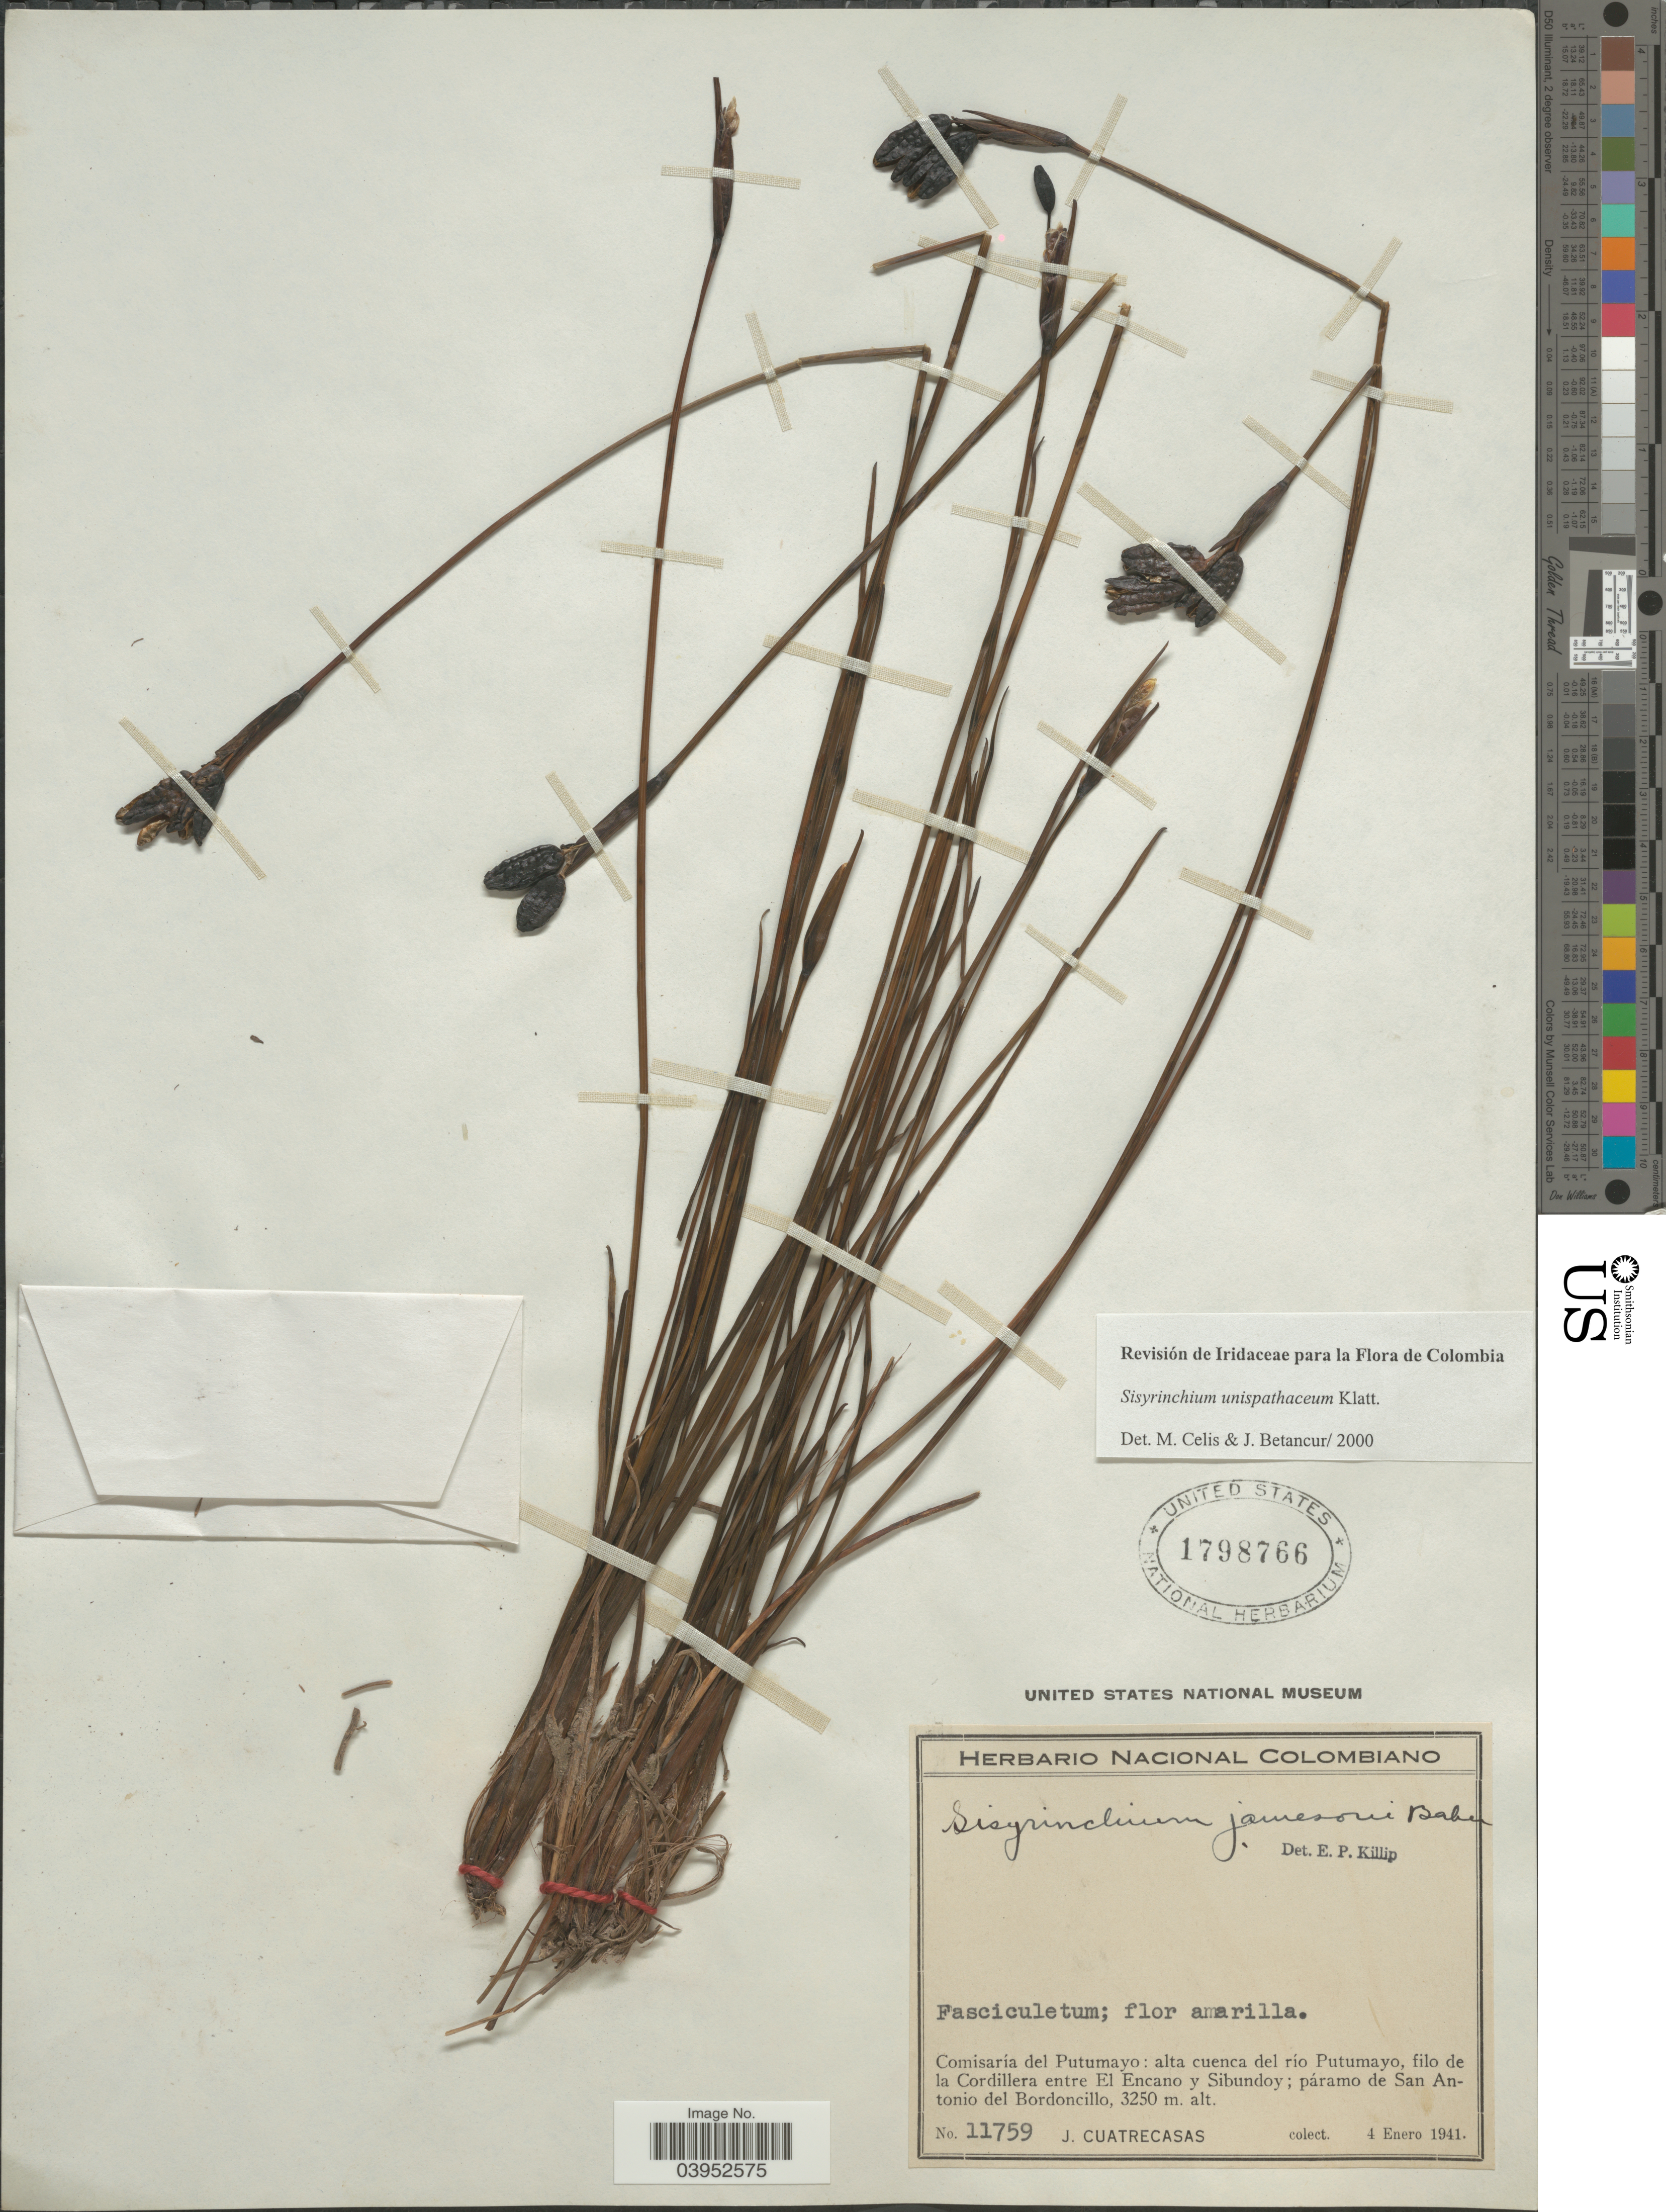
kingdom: Plantae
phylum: Tracheophyta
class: Liliopsida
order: Asparagales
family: Iridaceae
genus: Sisyrinchium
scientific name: Sisyrinchium unispathaceum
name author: Klatt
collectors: J. Cuatrecasas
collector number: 11759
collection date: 1941-01-04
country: Colombia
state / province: Putumayo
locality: Comisaría del Putumayo: alta cuenca del río Putumayo, filo de la Cordillera entre El Encano y Sibundoy; páramo de San Antonio del Bordoncillo.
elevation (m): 3250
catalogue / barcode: US 1798766